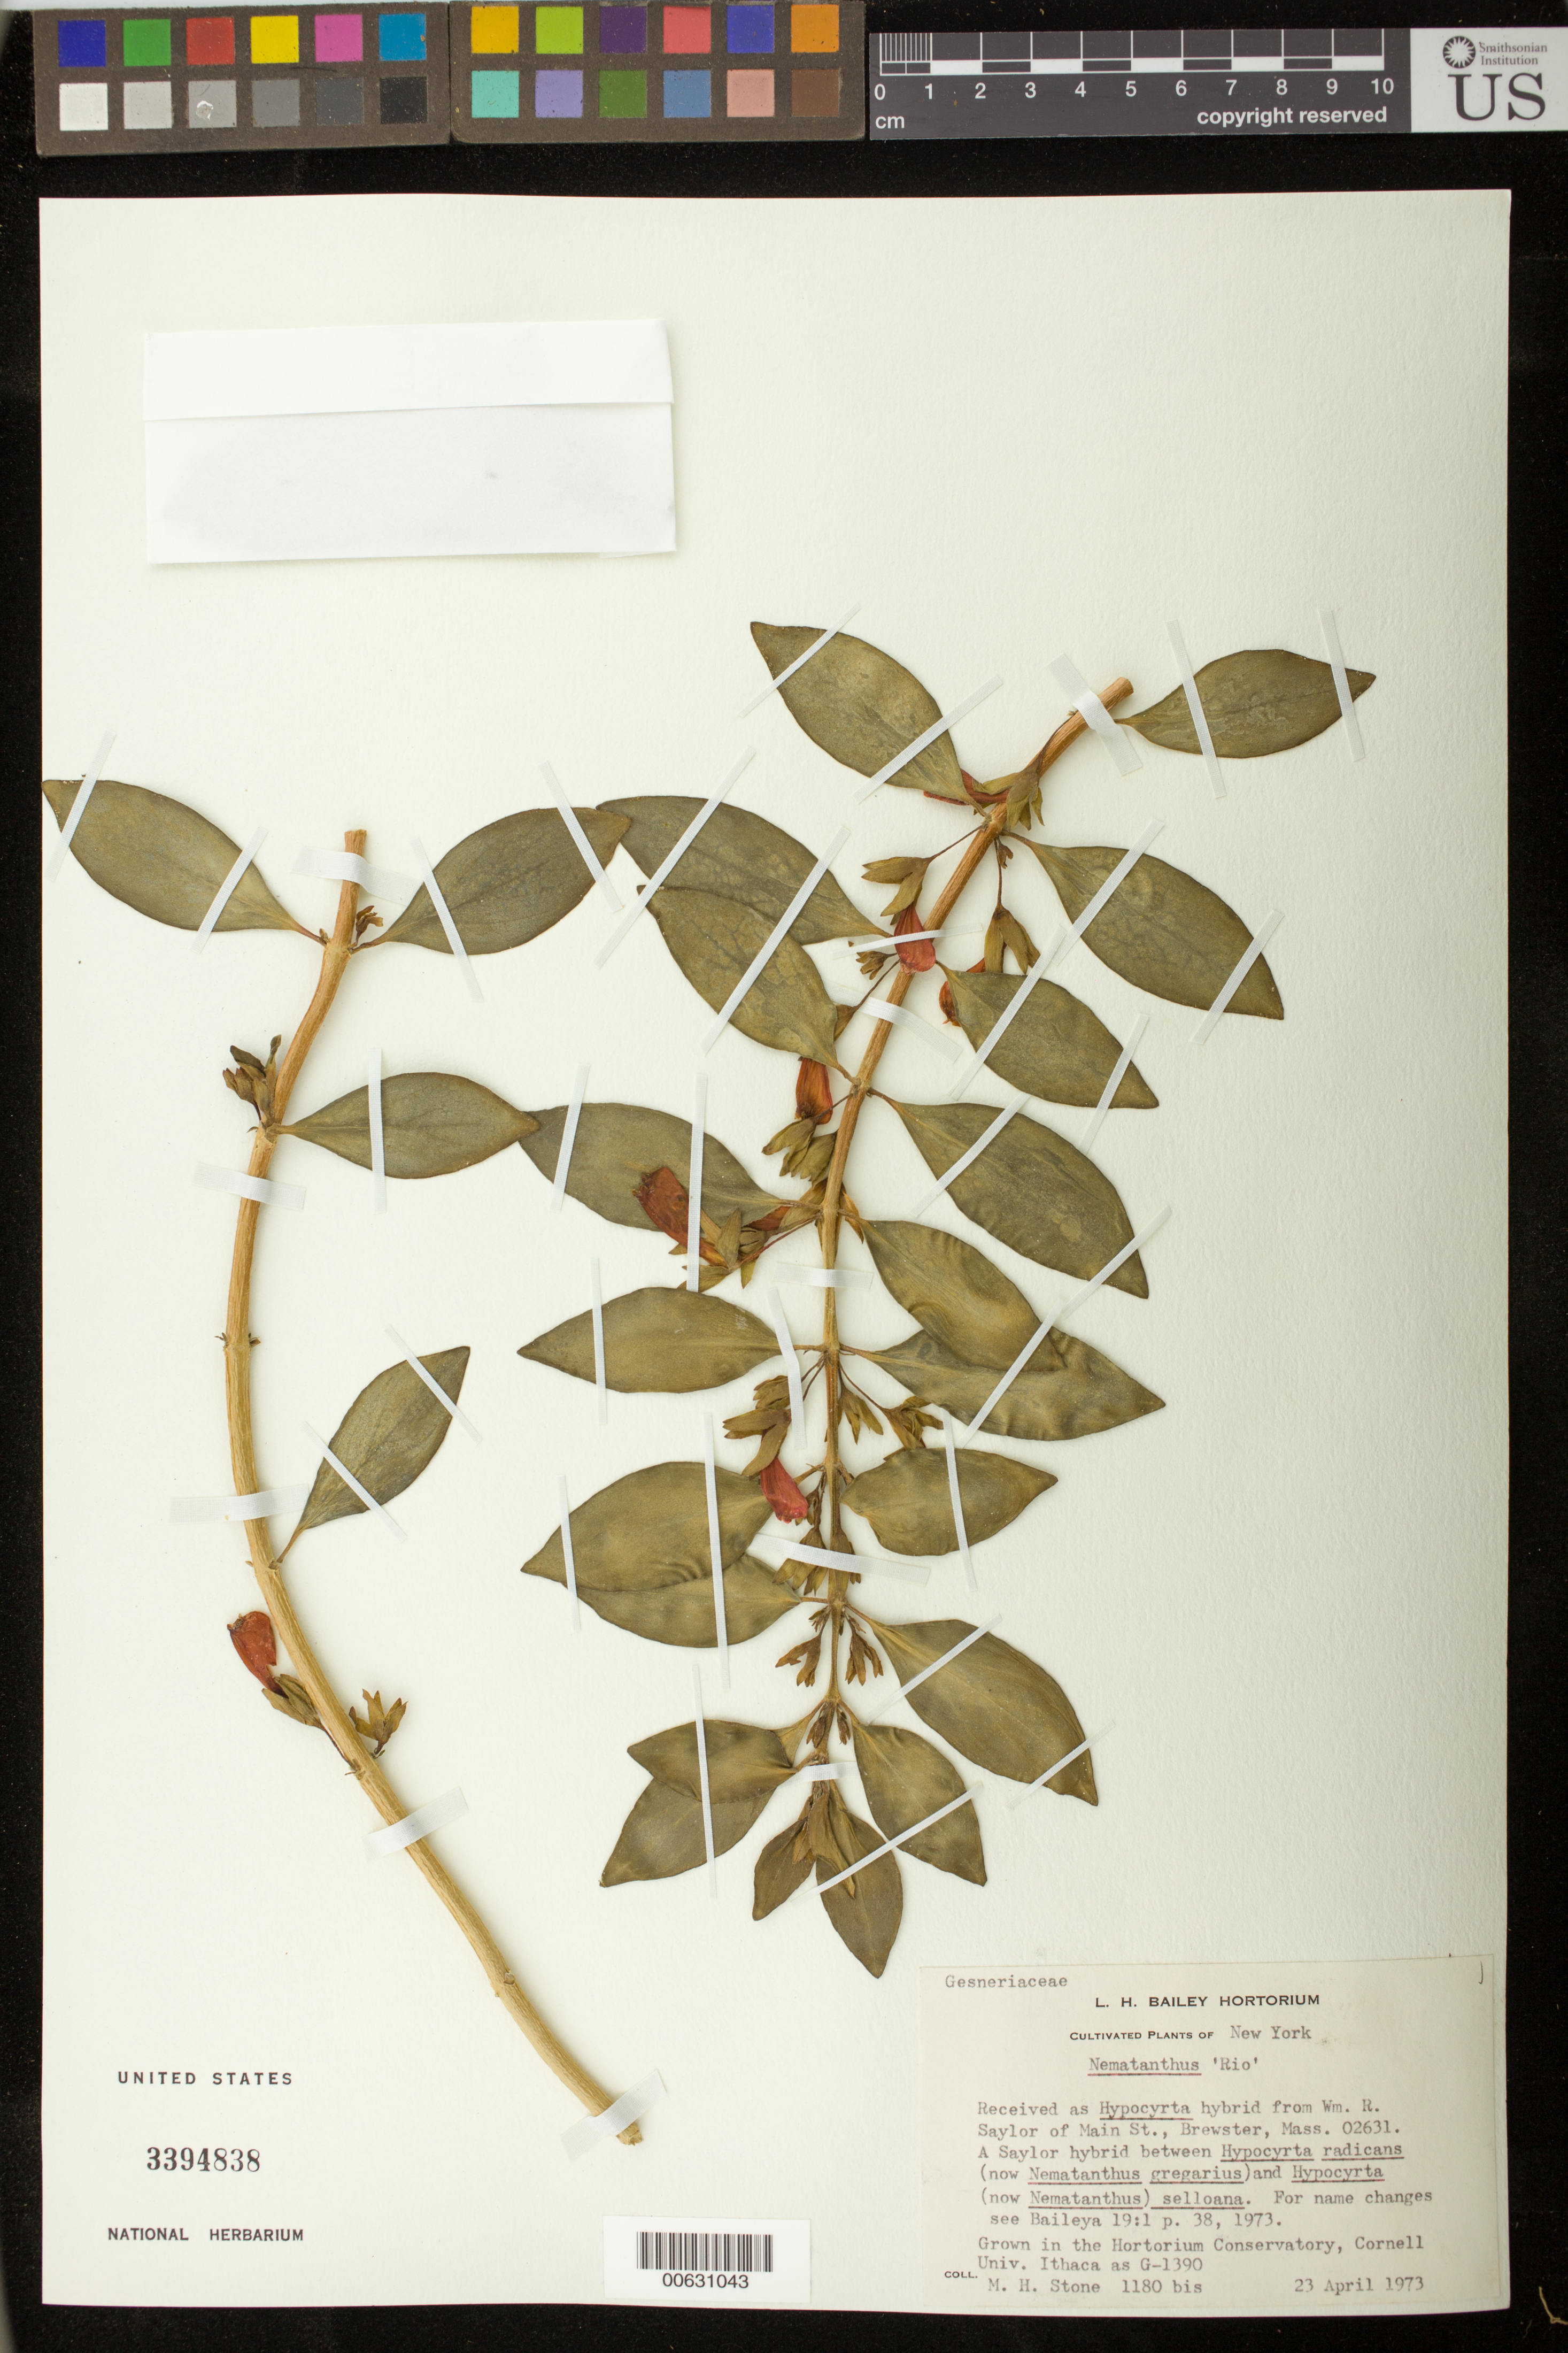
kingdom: Plantae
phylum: Tracheophyta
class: Magnoliopsida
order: Lamiales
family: Gesneriaceae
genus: Nematanthus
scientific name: Nematanthus 'Rio'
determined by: Skog, Laurence E.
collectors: M. Stone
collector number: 1180 bis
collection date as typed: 23 Apr 1973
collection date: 1973-04-23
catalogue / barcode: US 3394838